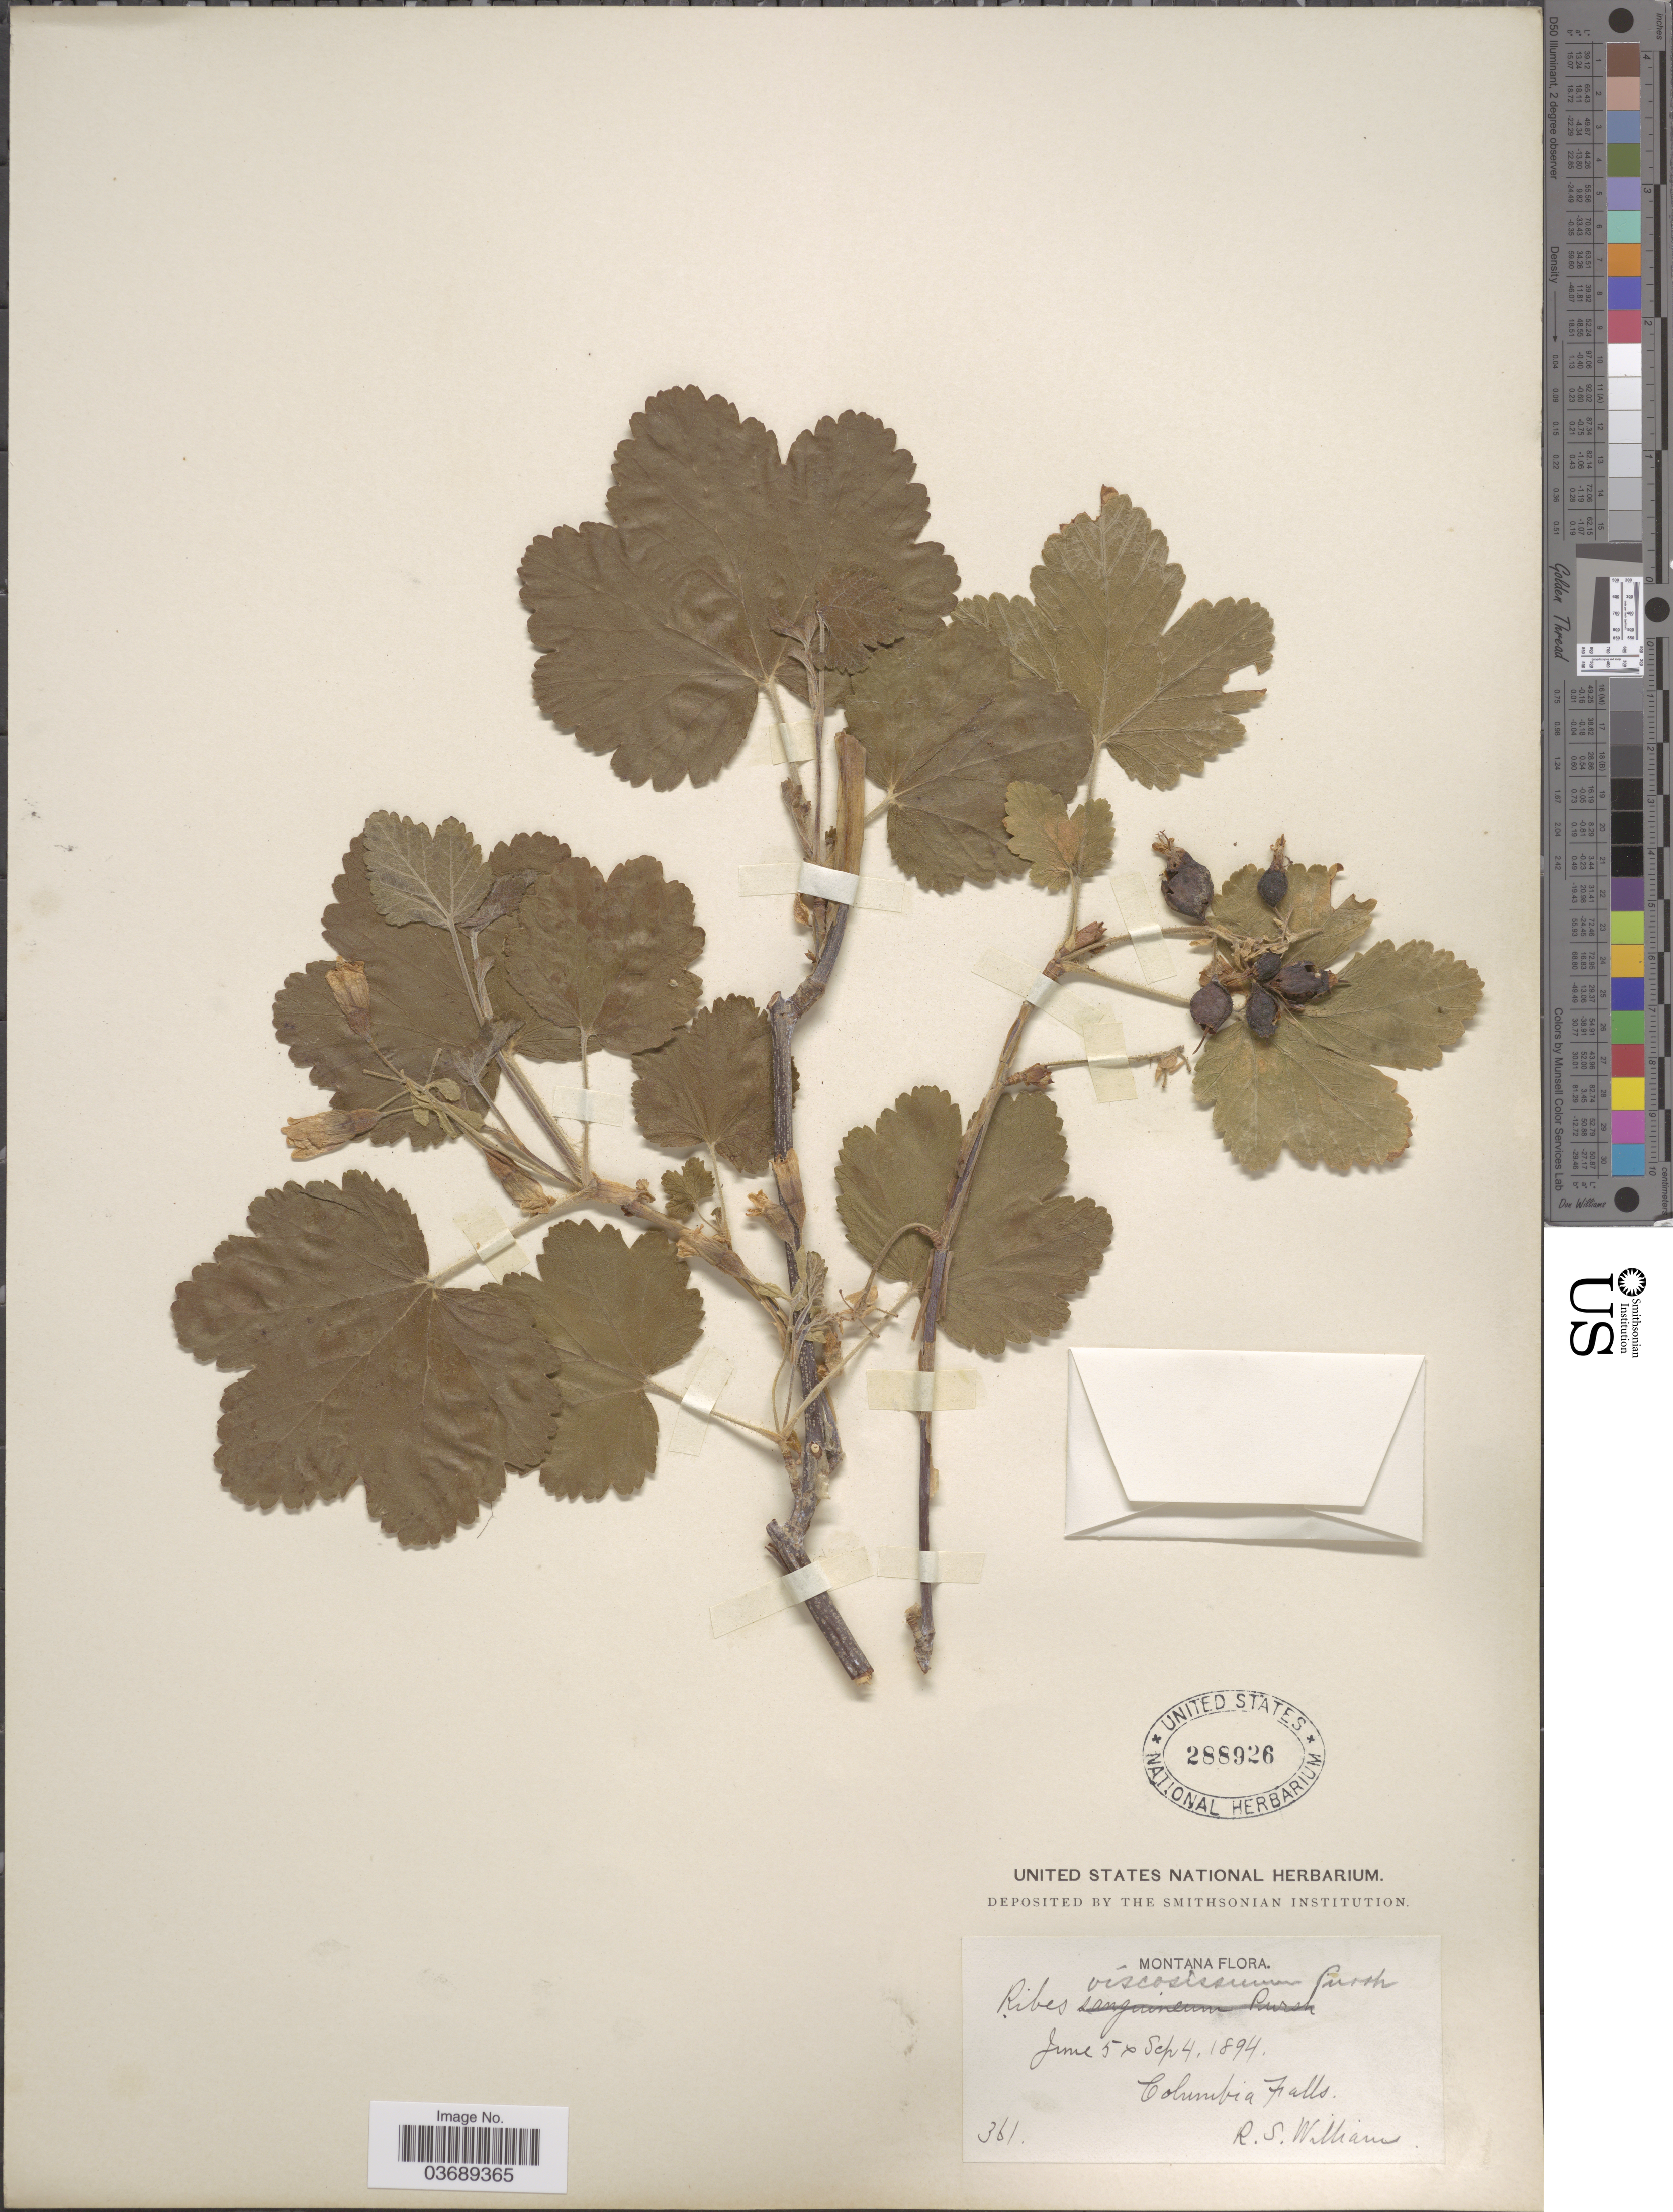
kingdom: Plantae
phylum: Tracheophyta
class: Magnoliopsida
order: Saxifragales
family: Grossulariaceae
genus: Ribes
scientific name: Ribes viscosissimum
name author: Pursh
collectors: R. William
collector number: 361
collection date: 1894-06-05/1894-09-04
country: United States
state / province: Montana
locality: Columbia Falls.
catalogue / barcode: US 288926